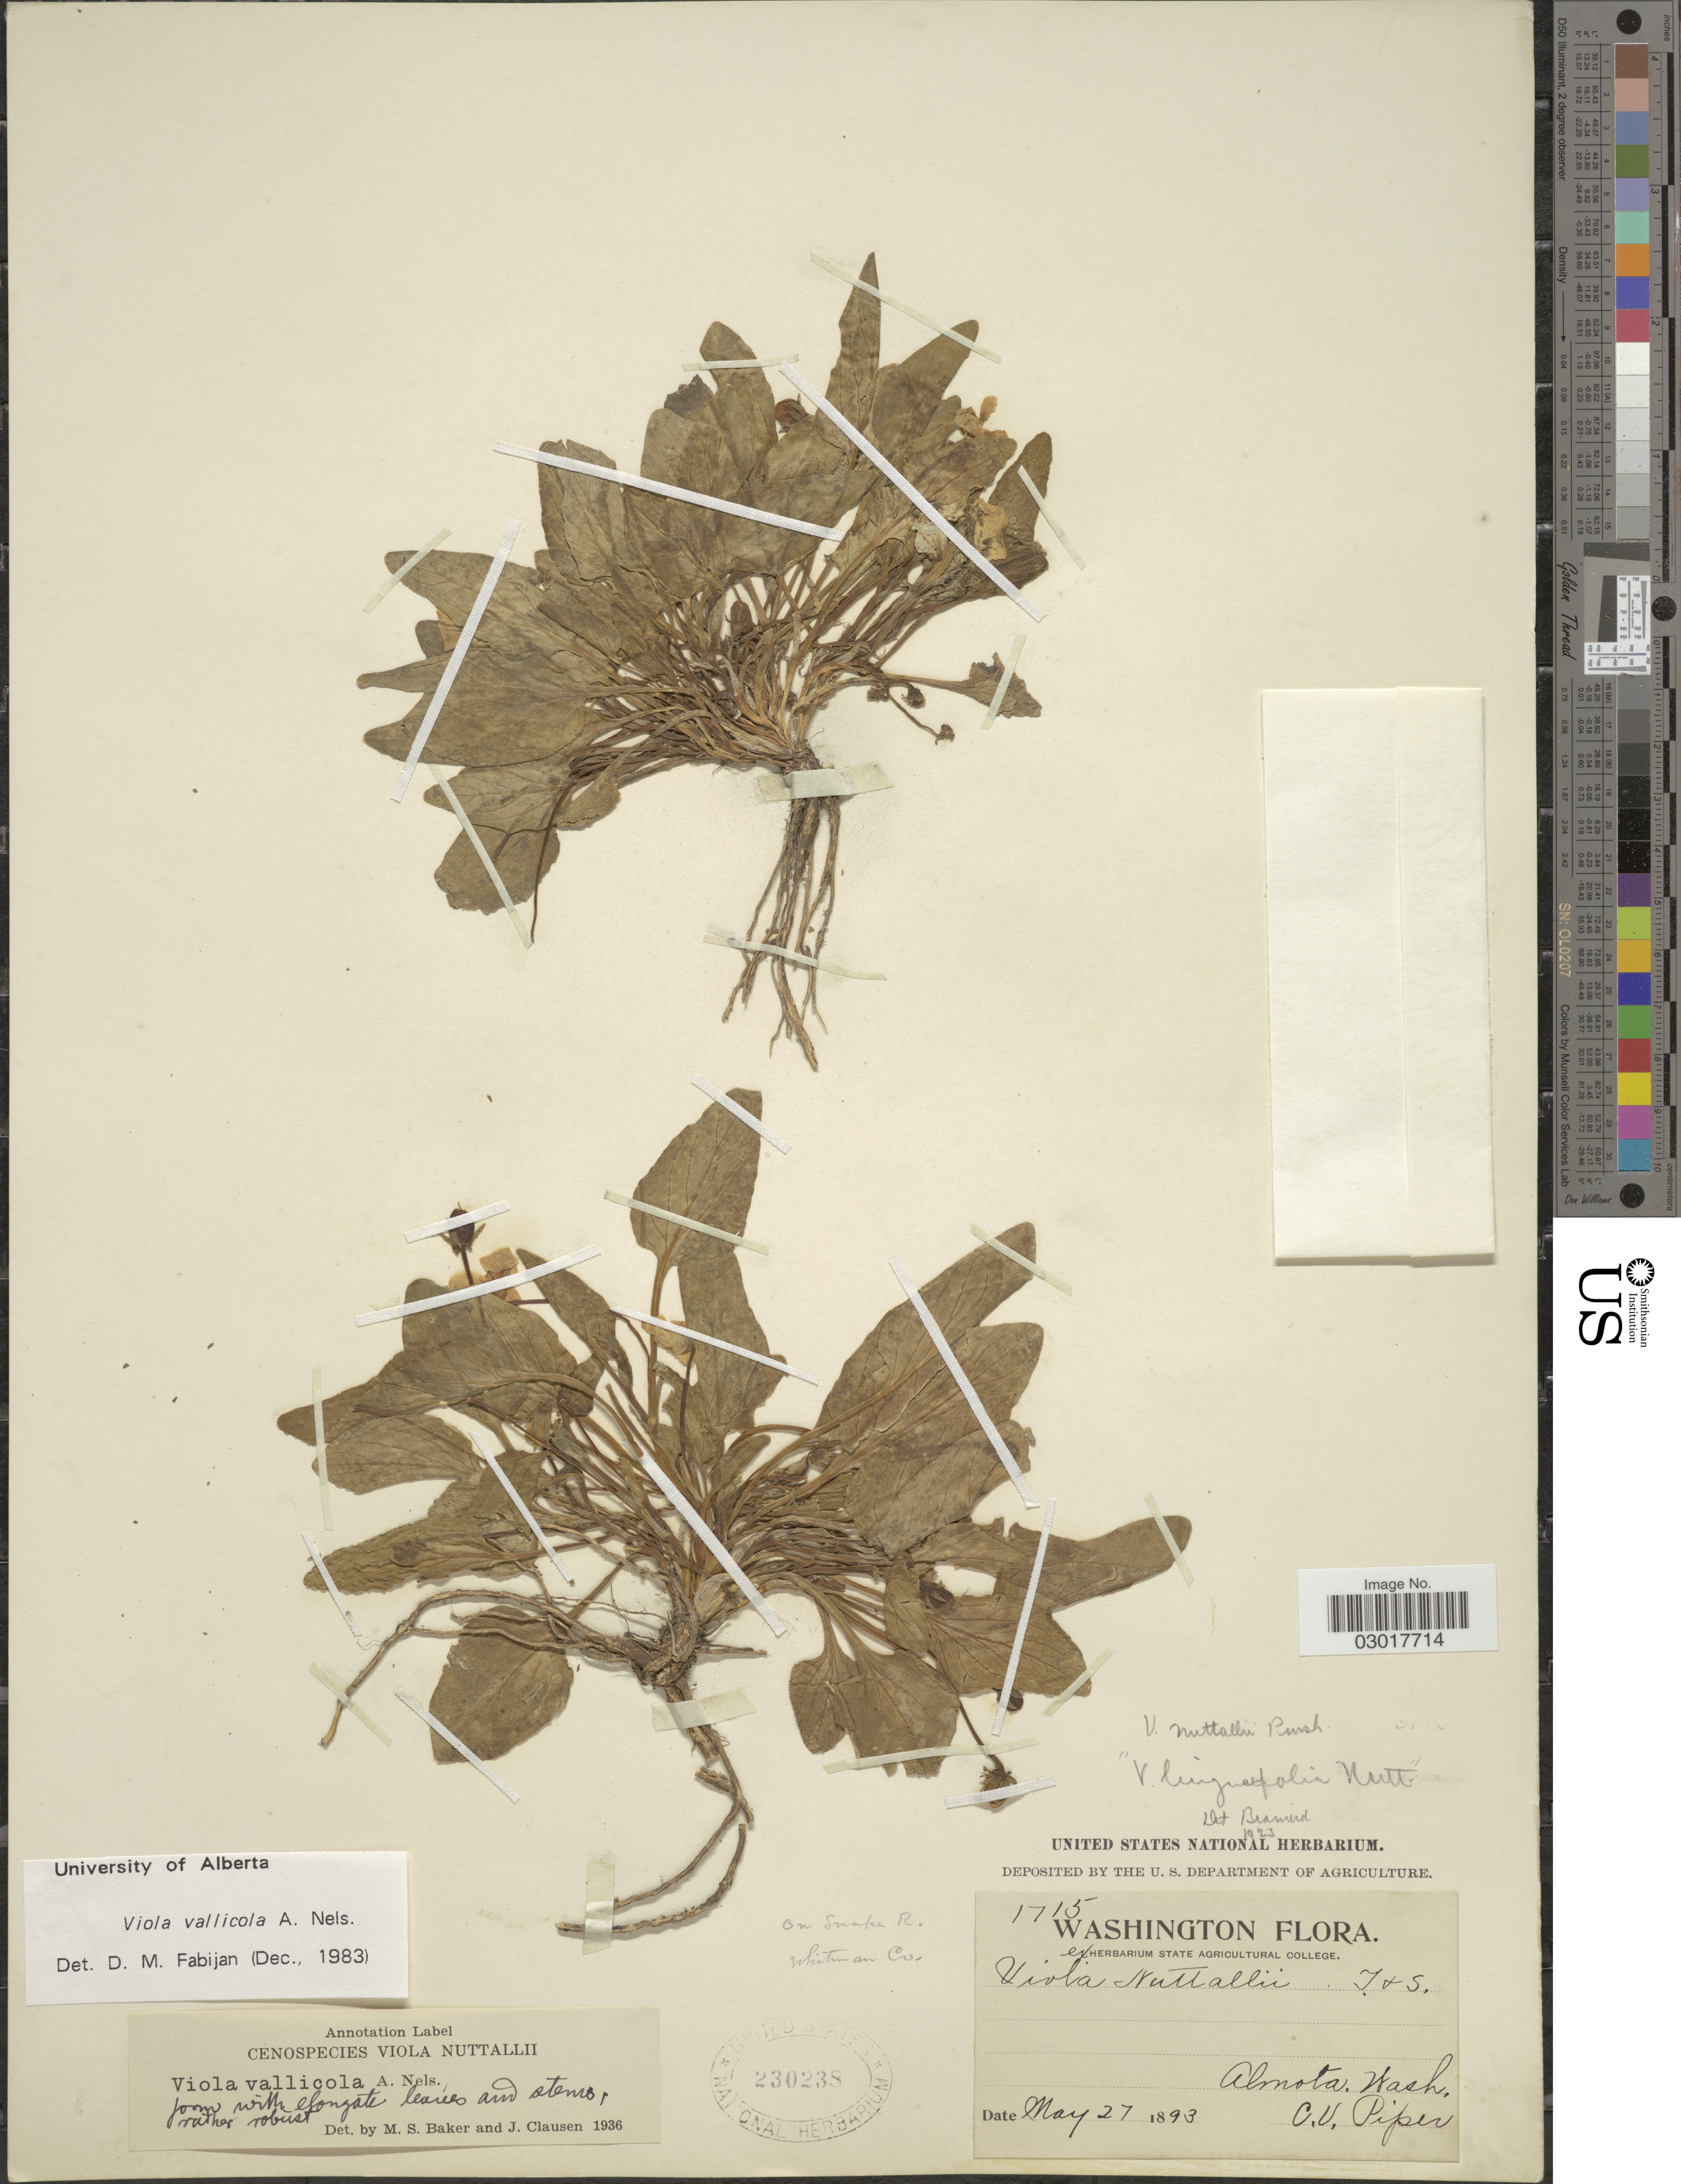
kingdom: Plantae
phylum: Tracheophyta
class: Magnoliopsida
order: Malpighiales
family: Violaceae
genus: Viola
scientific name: Viola vallicola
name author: A. Nelson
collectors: C. V. Piper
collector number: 1715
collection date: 1893-05-27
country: United States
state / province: Washington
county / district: Whitman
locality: Almota. On Snake R. Whitman Co.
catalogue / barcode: US 230238